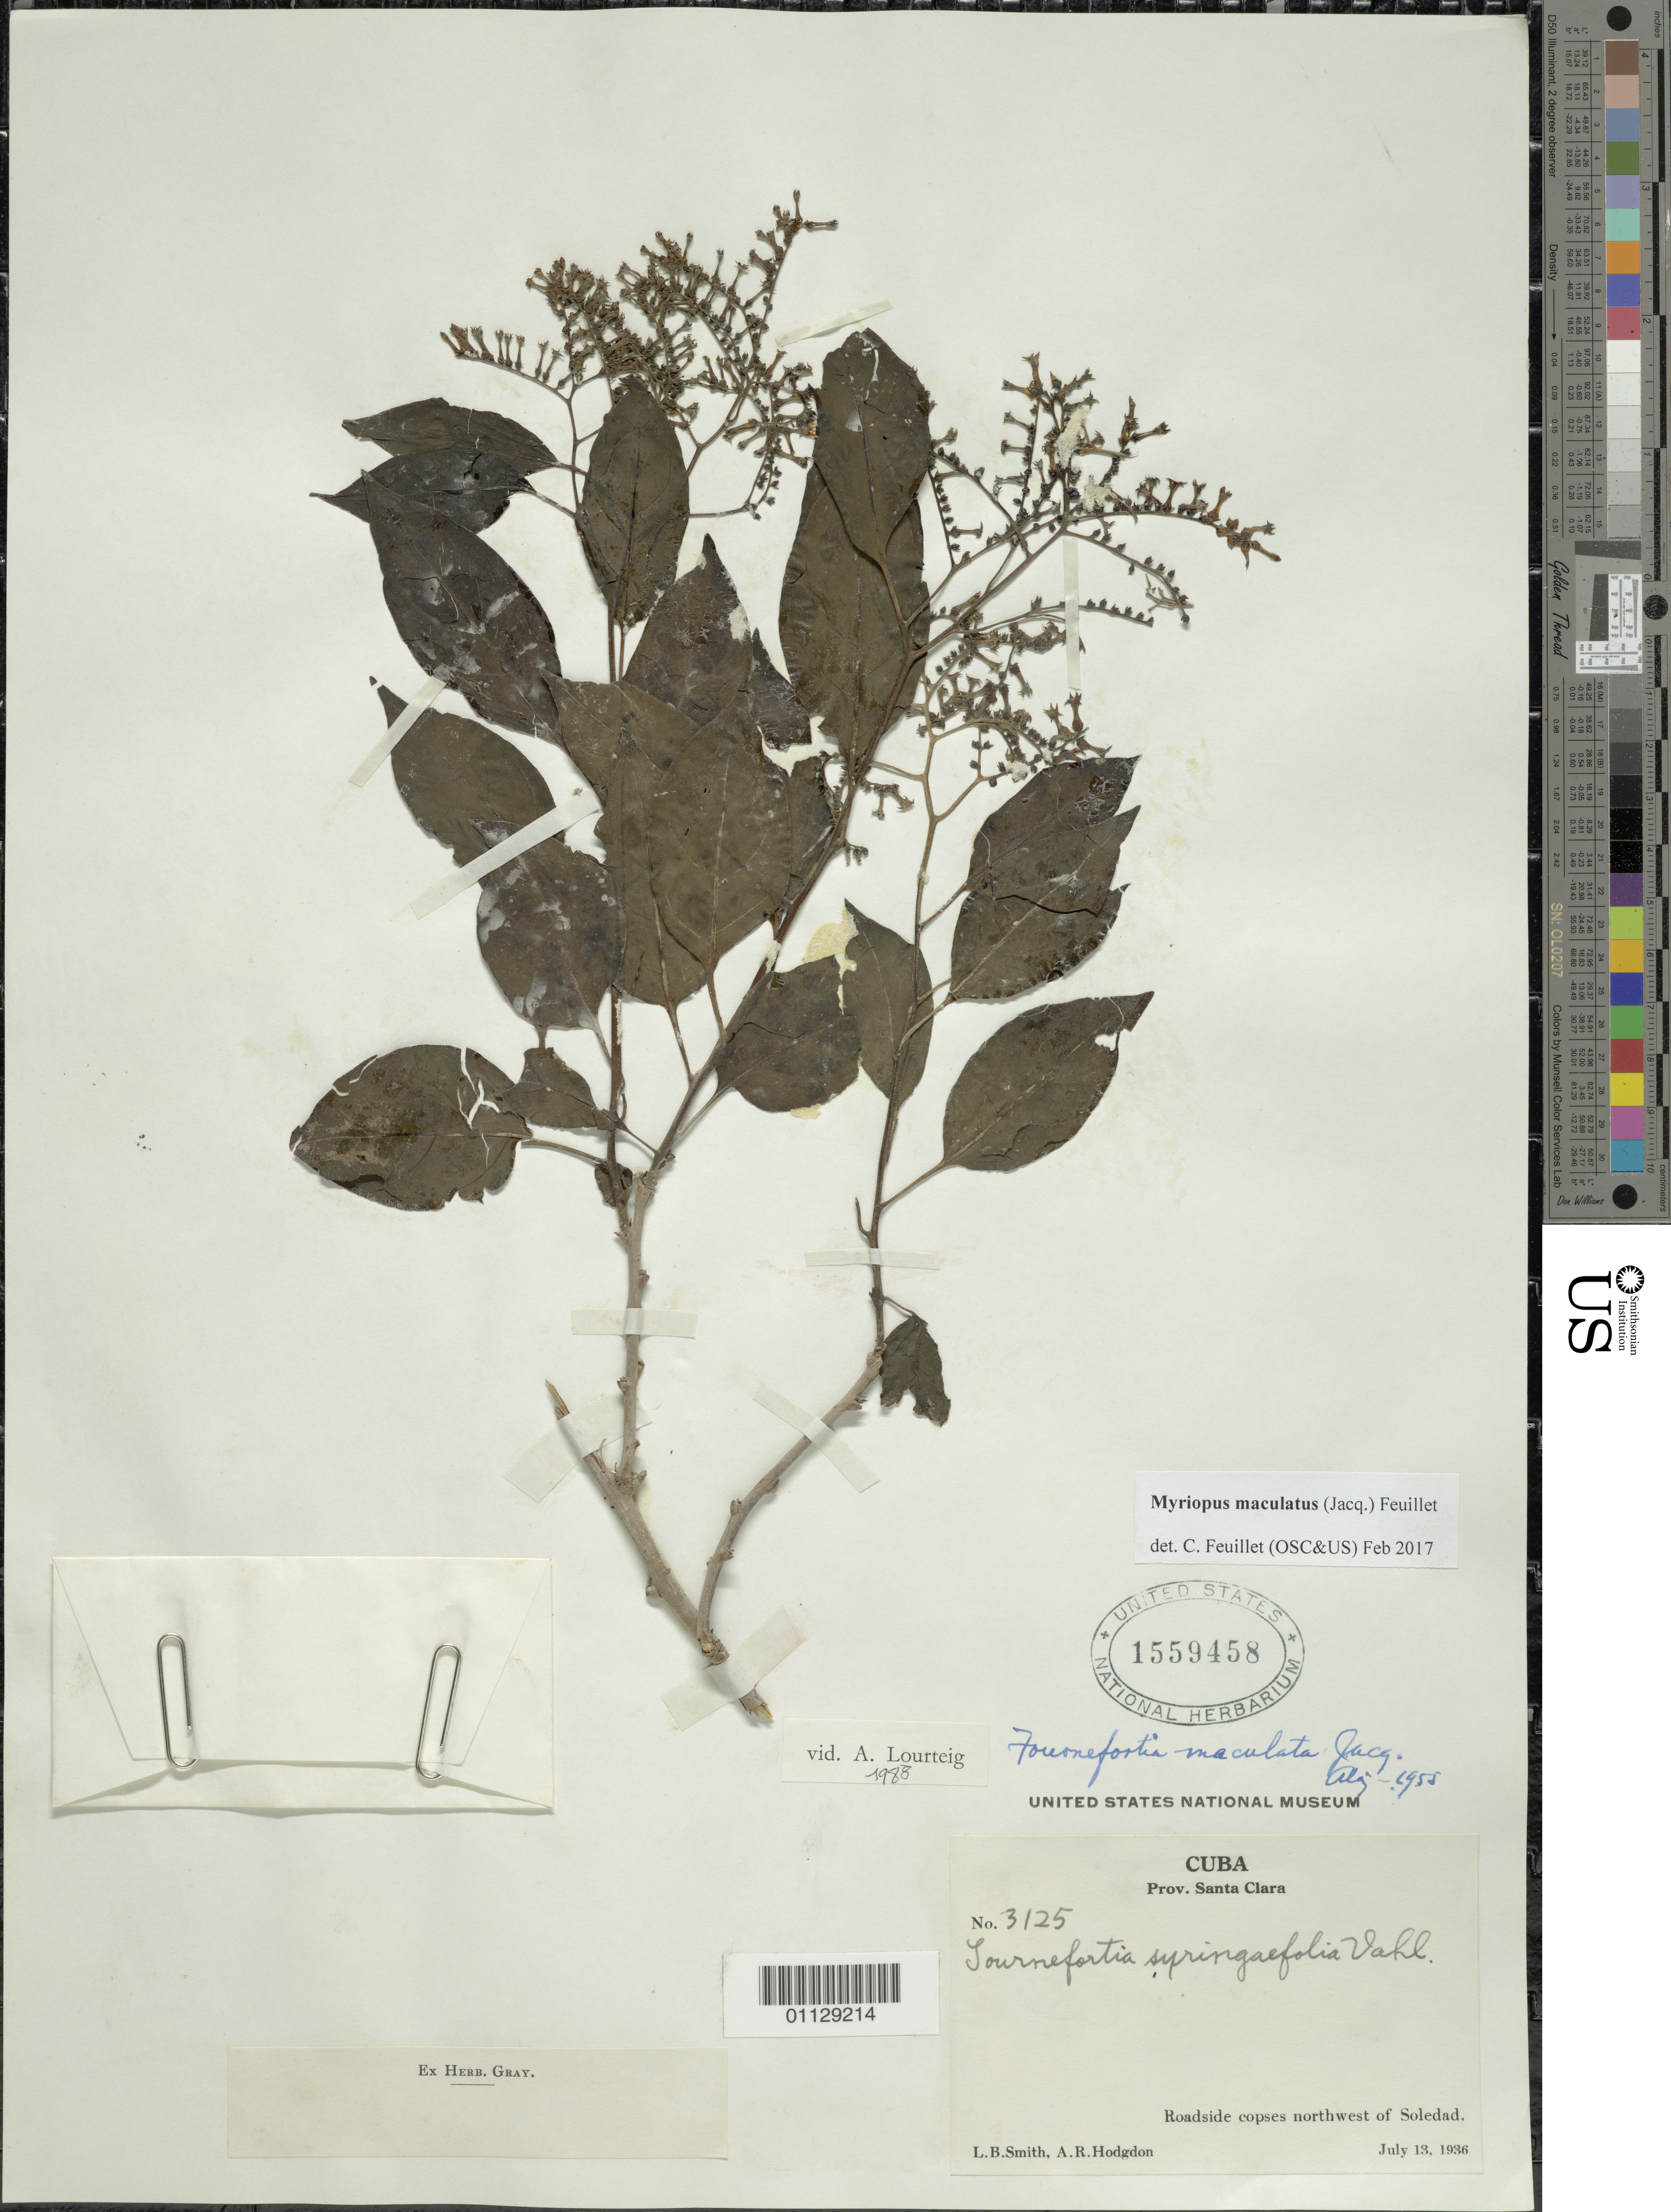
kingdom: Plantae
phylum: Tracheophyta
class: Magnoliopsida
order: Boraginales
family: Heliotropiaceae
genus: Myriopus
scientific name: Myriopus maculatus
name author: (Jacq.) Feuillet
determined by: Feuillet, C.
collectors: L. Smith & A. R. Hodgdon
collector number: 3125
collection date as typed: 13 Jul 1936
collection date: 1936-07-13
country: Cuba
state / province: Villa Clara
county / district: Santa Clara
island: Cuba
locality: Northwest of Soledad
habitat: Roadside copses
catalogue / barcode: US 1559458